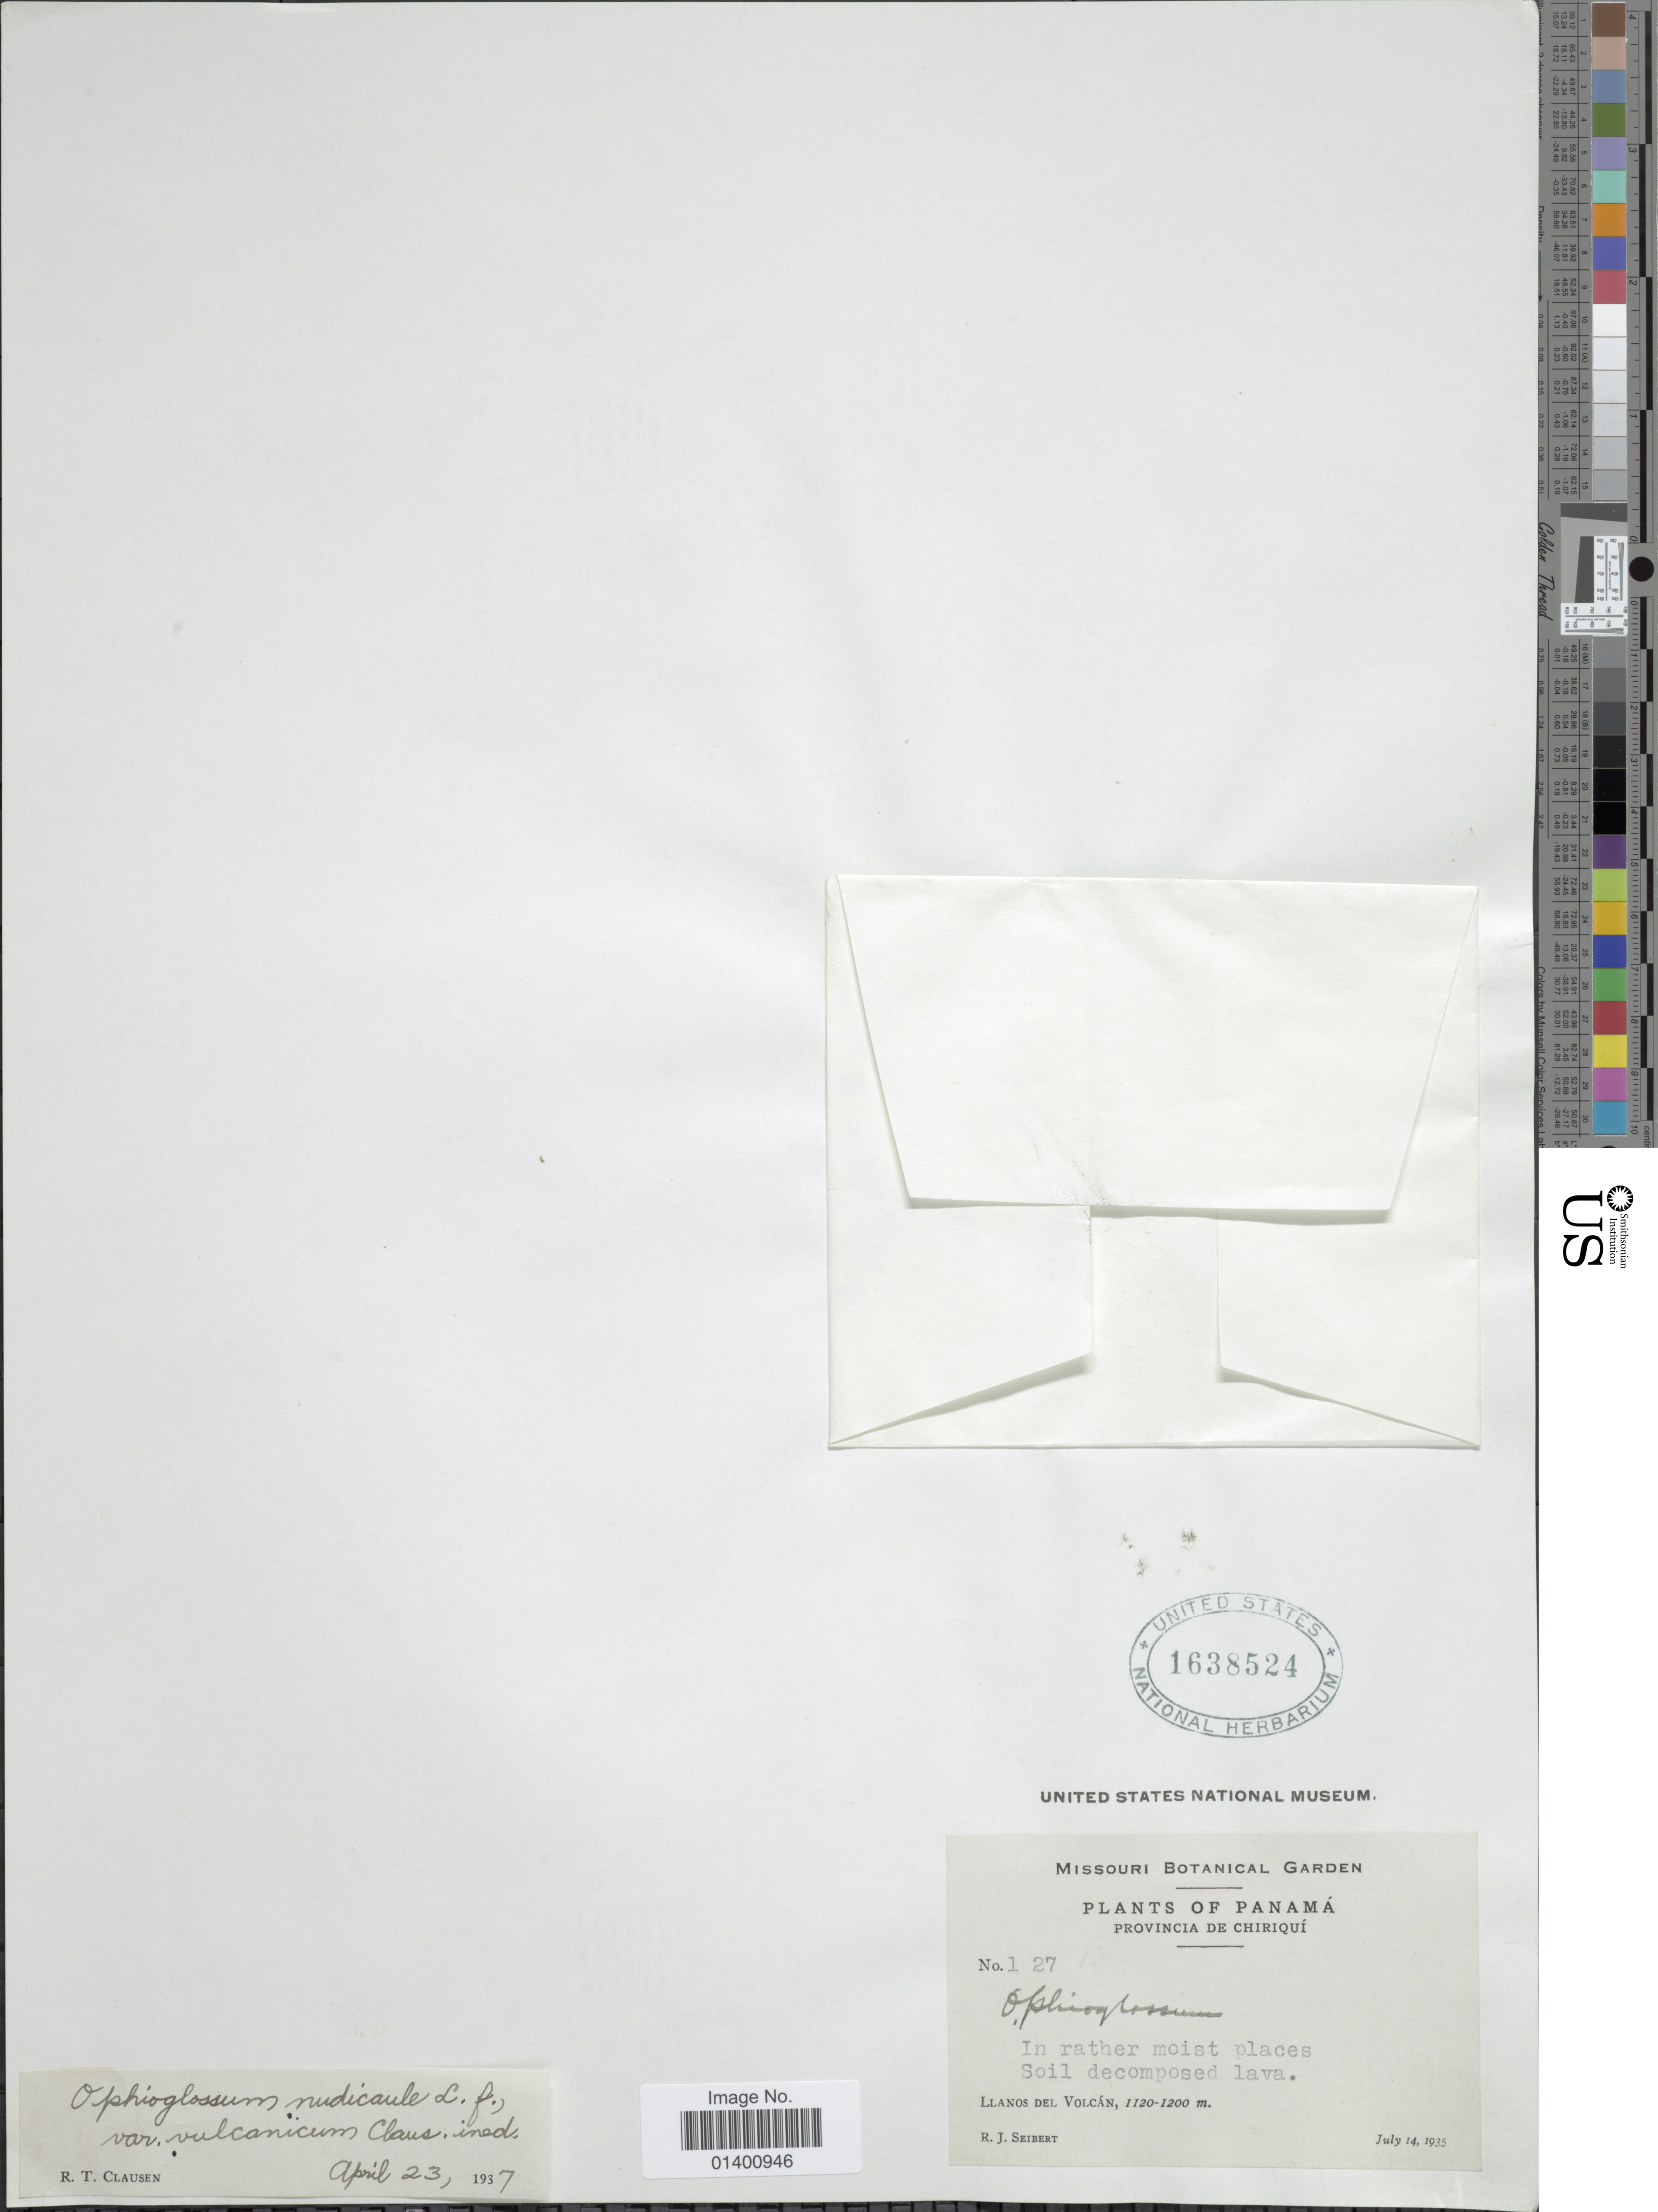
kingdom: Plantae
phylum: Tracheophyta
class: Polypodiopsida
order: Ophioglossales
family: Ophioglossaceae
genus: Ophioglossum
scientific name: Ophioglossum nudicaule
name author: L. f.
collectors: R. J. Seibert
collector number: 127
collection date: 1935-07-14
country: Panama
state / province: Chiriqui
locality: Llanos del Volcán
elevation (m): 1120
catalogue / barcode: US 1638524